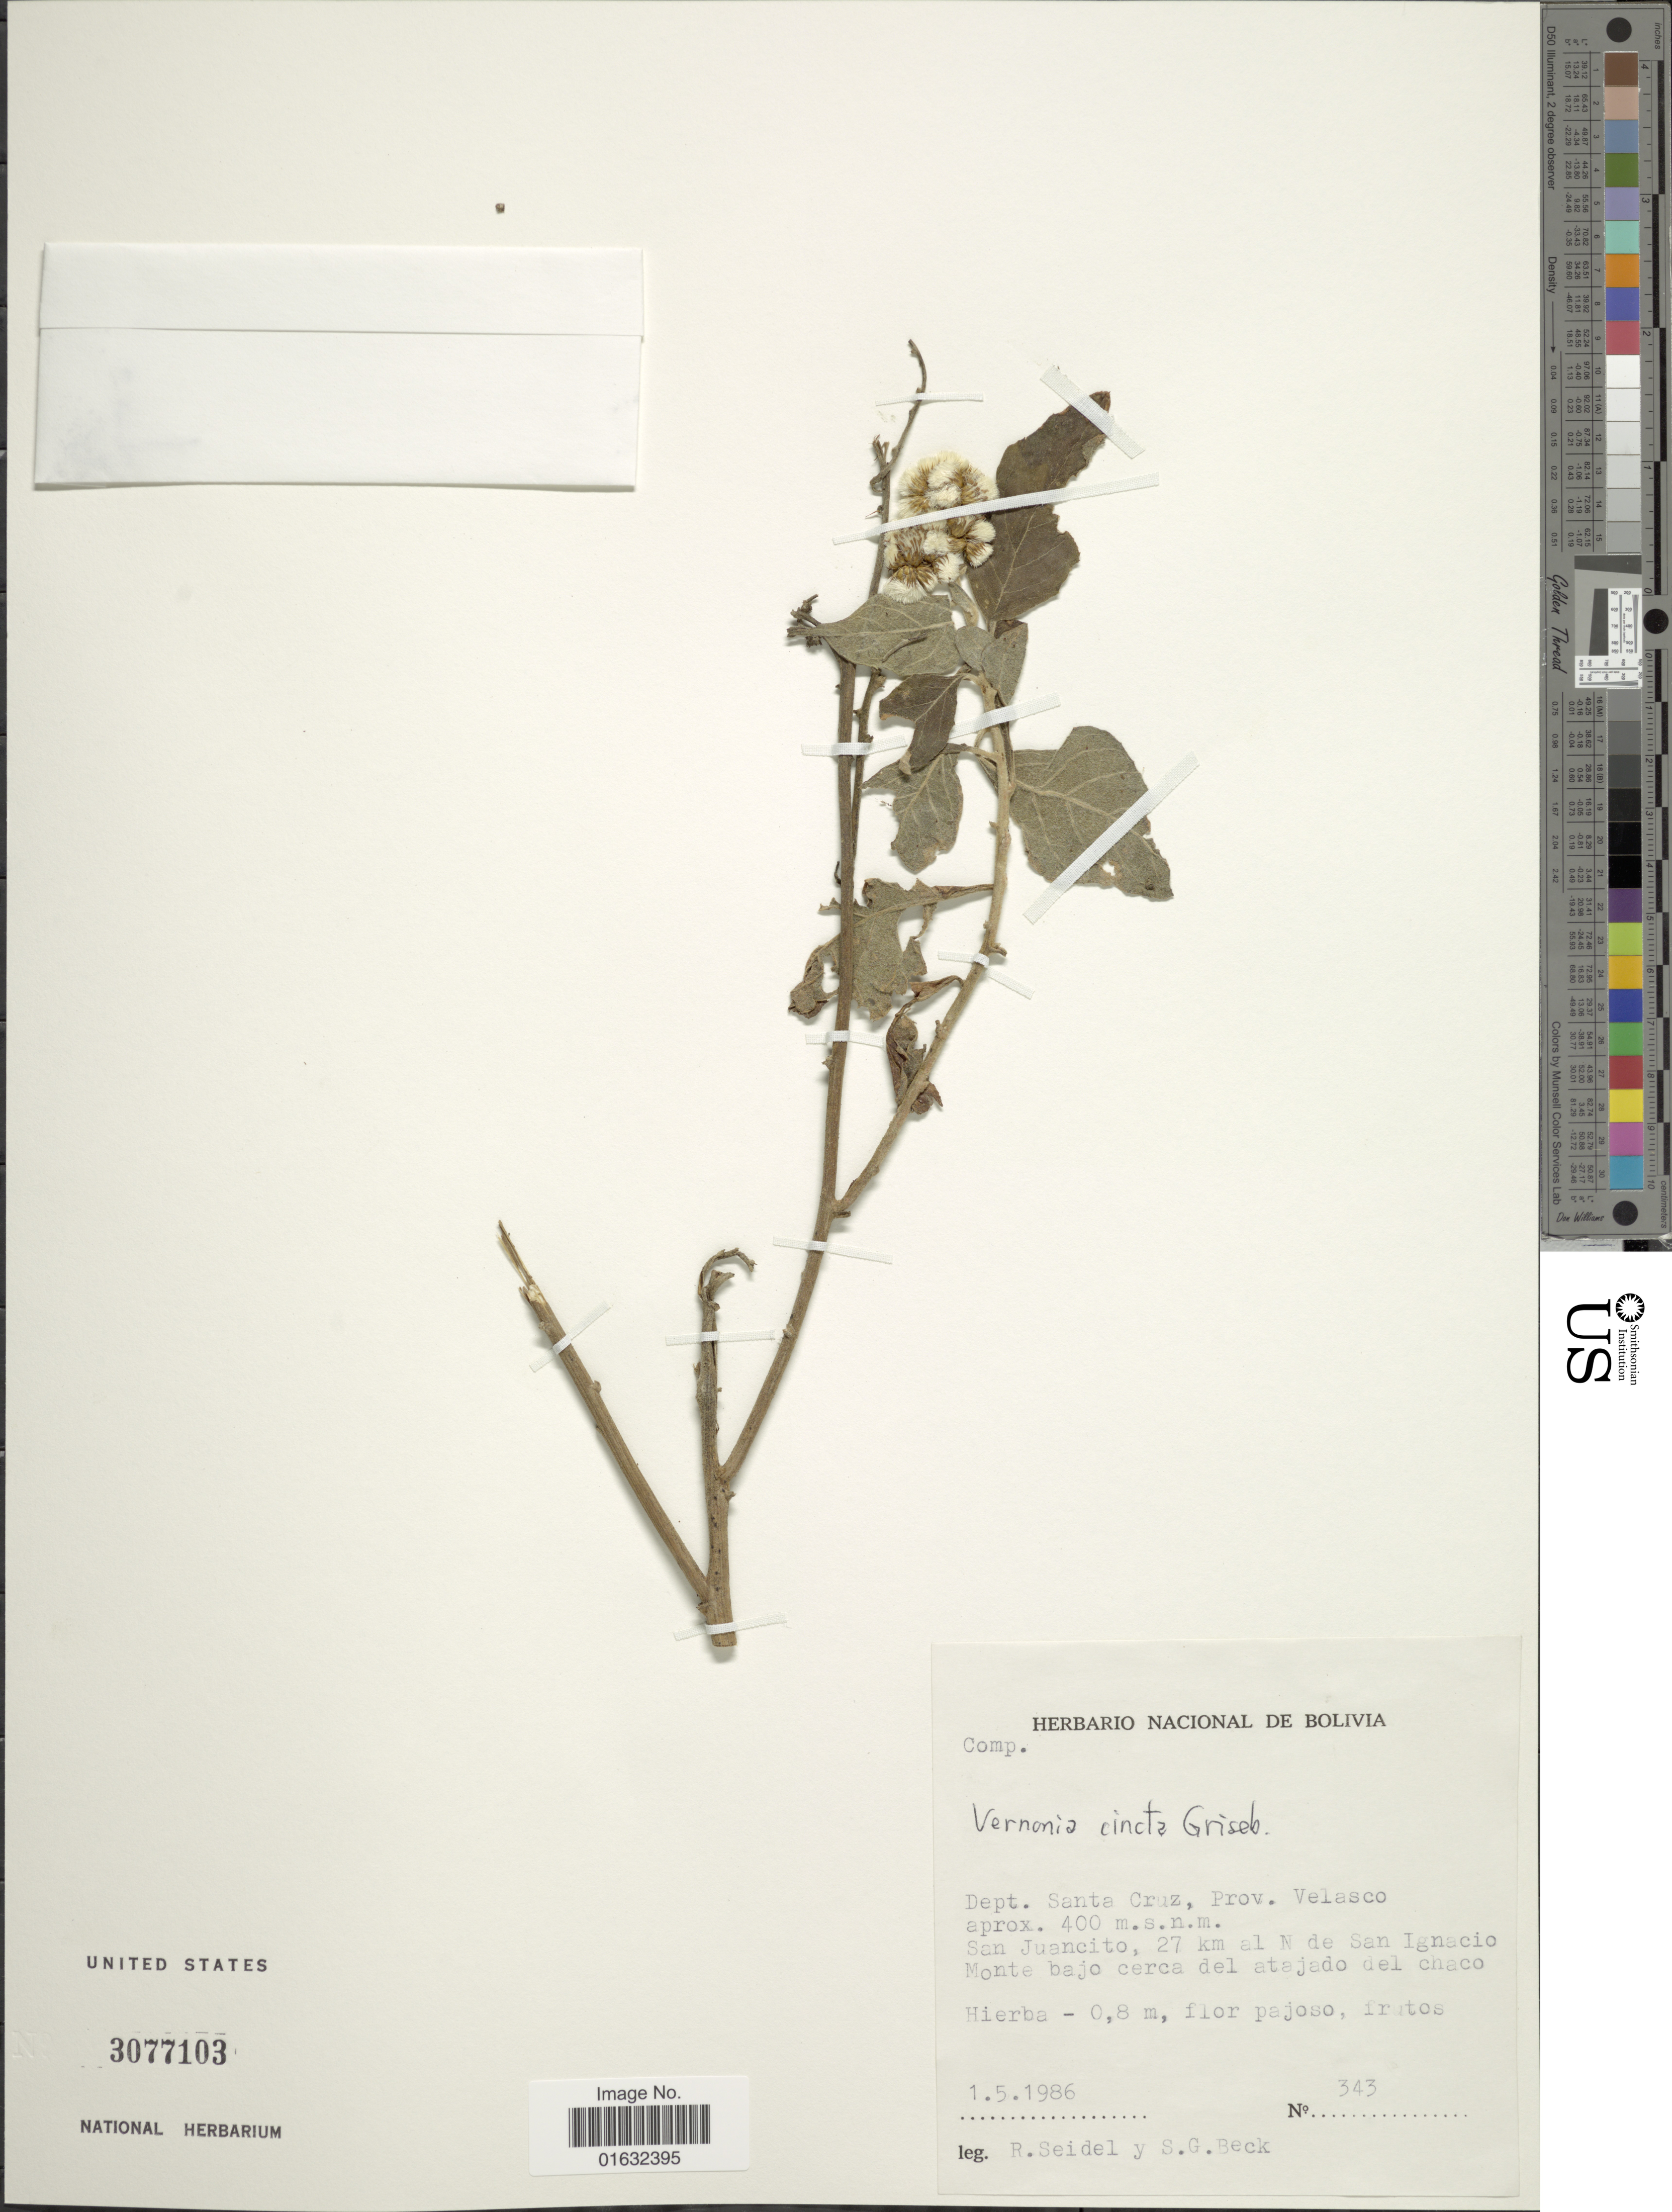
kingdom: Plantae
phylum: Tracheophyta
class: Magnoliopsida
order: Asterales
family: Asteraceae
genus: Cyrtocymura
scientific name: Cyrtocymura cincta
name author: (Griseb.) H. Rob.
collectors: R. Seidel & S. G. Beck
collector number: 343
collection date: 1986-05-01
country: Bolivia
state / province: Santa Cruz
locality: Prov. Velasco, San Juancito, 27 km al N de San Ignacio Monte bajo cerca del atajado del chaco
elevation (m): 400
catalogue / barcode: US 3077103